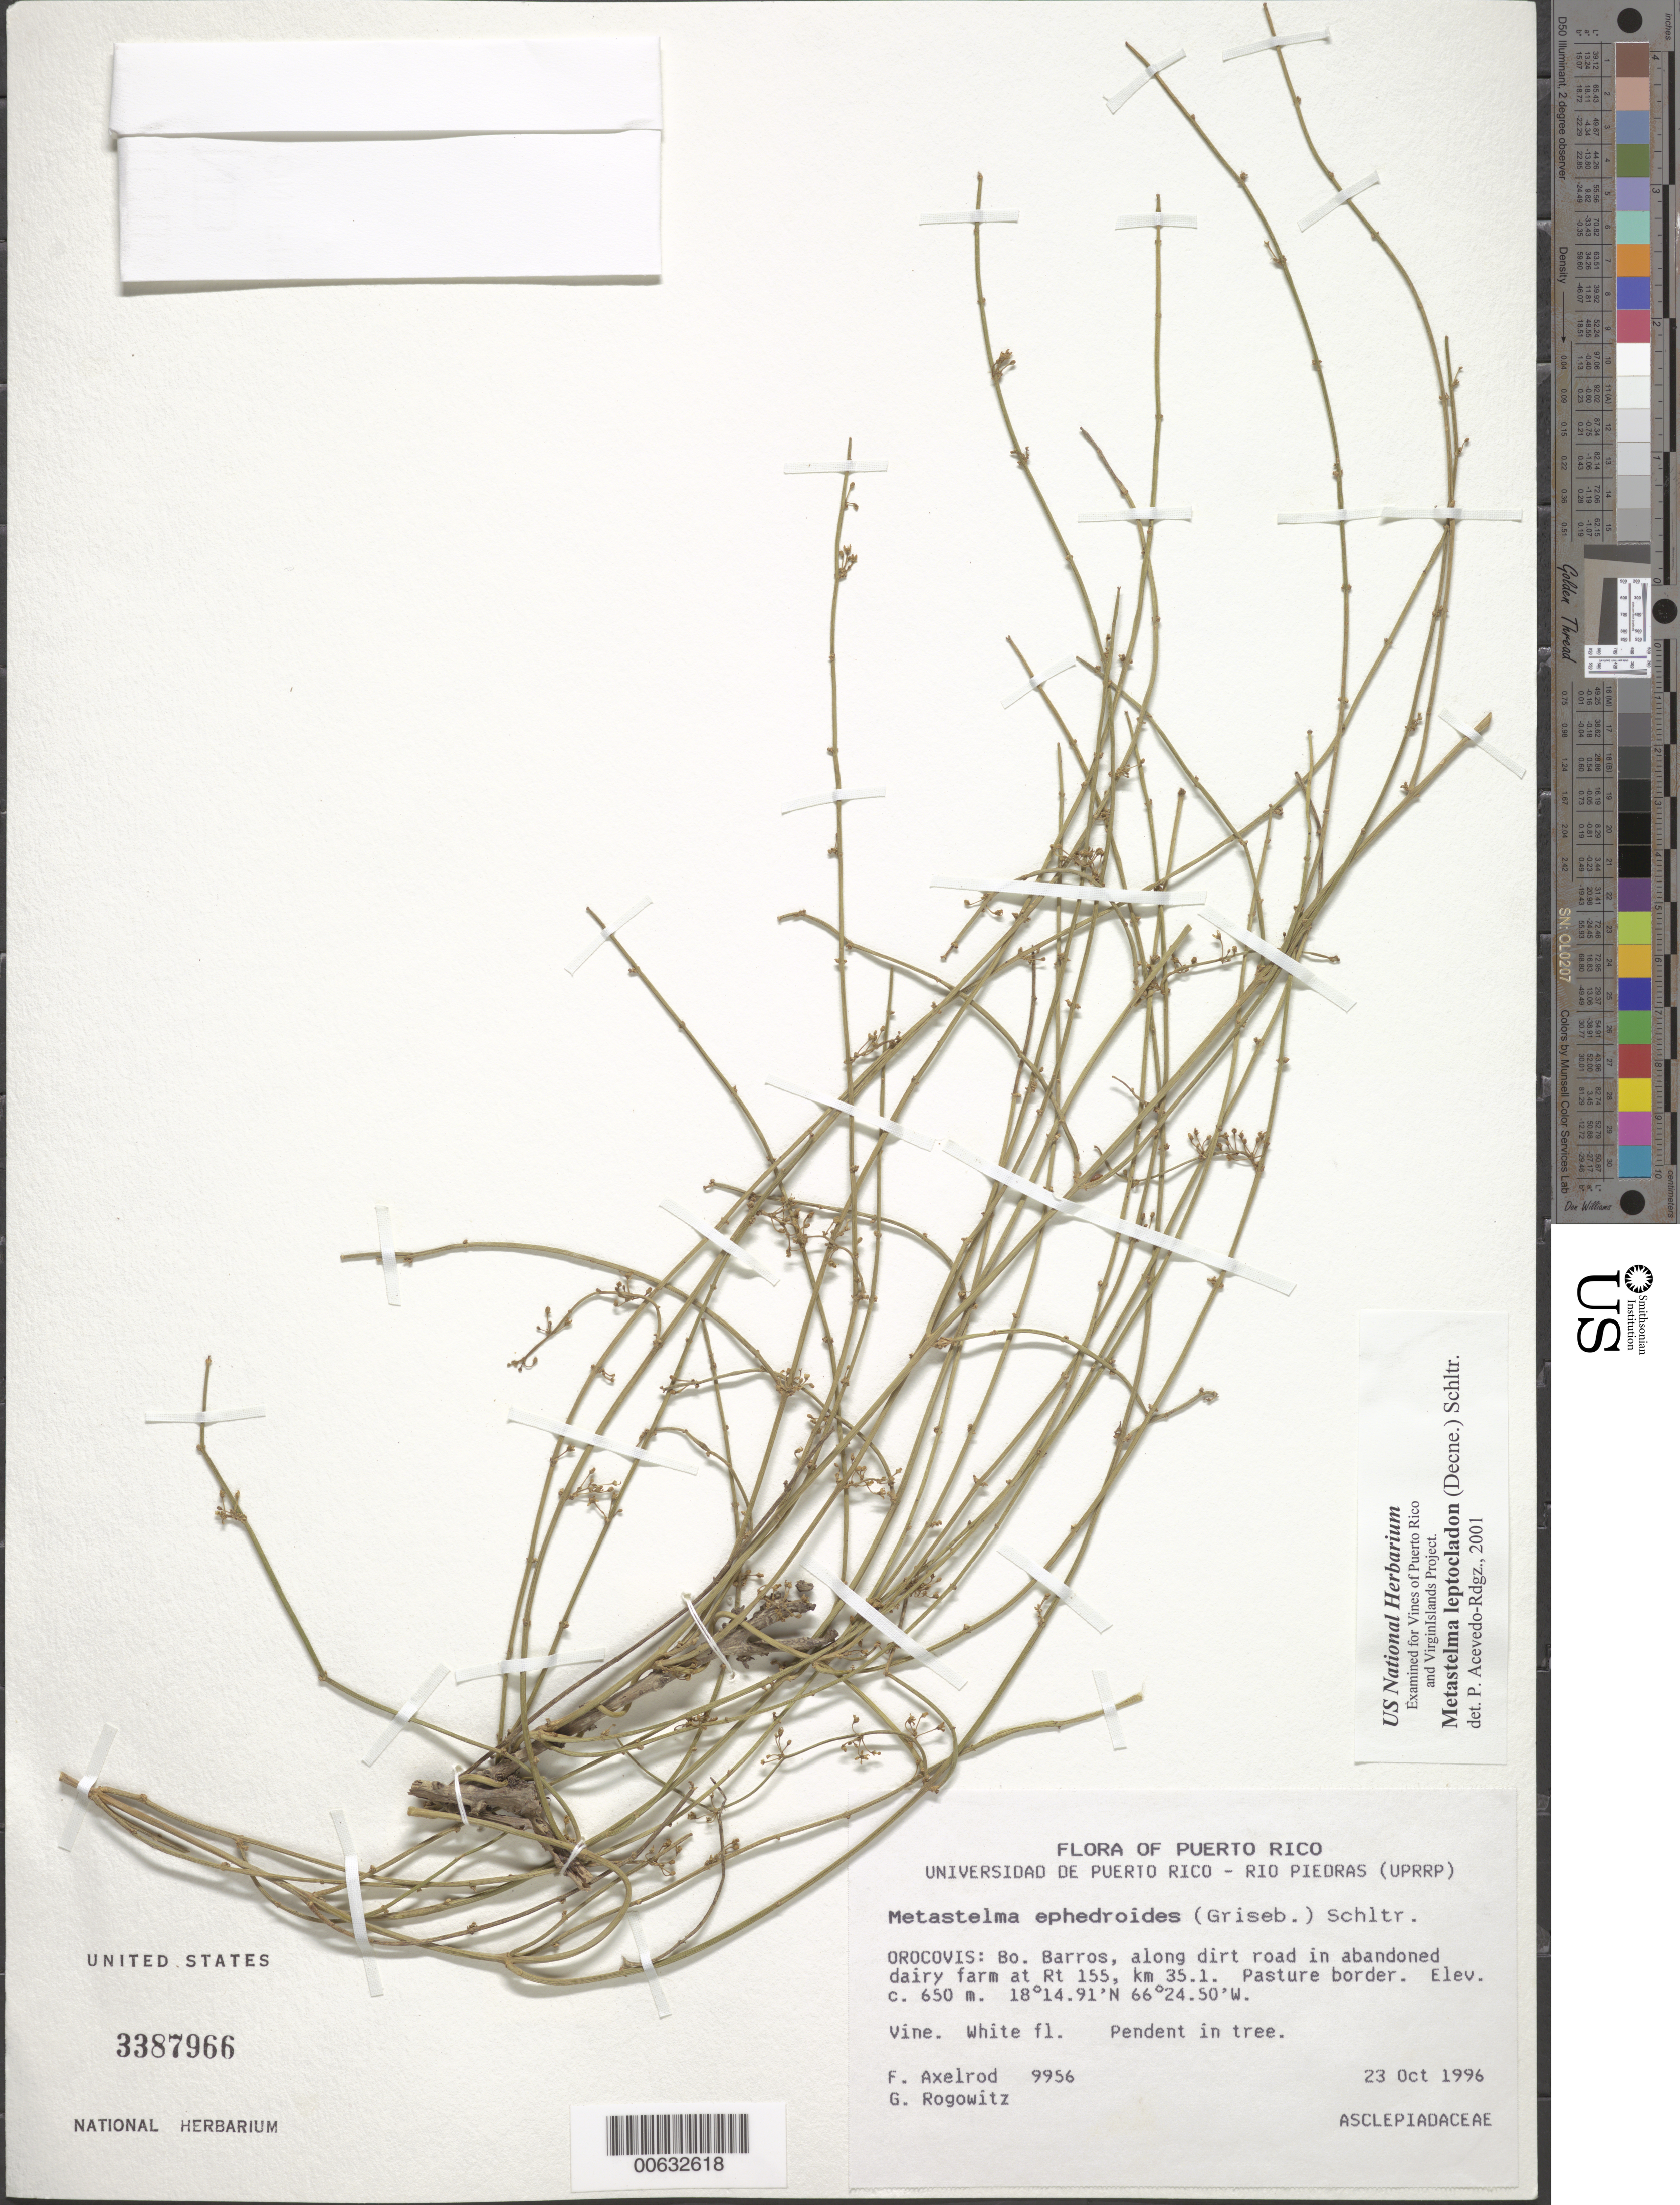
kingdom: Plantae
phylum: Tracheophyta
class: Magnoliopsida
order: Gentianales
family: Apocynaceae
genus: Metastelma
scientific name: Metastelma ephedroides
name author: (Griseb.) Schltr. in Urb.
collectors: F. S. Axelrod & G. Rogowitz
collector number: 9956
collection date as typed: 23 Oct 1996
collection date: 1996-10-23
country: Puerto Rico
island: Greater Antilles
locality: Orocovis: Bo. Barros, along dirt road in abandoned dairy farm at Rt. 155, km 35.1.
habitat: Pasture border.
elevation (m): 650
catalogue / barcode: US 3387966